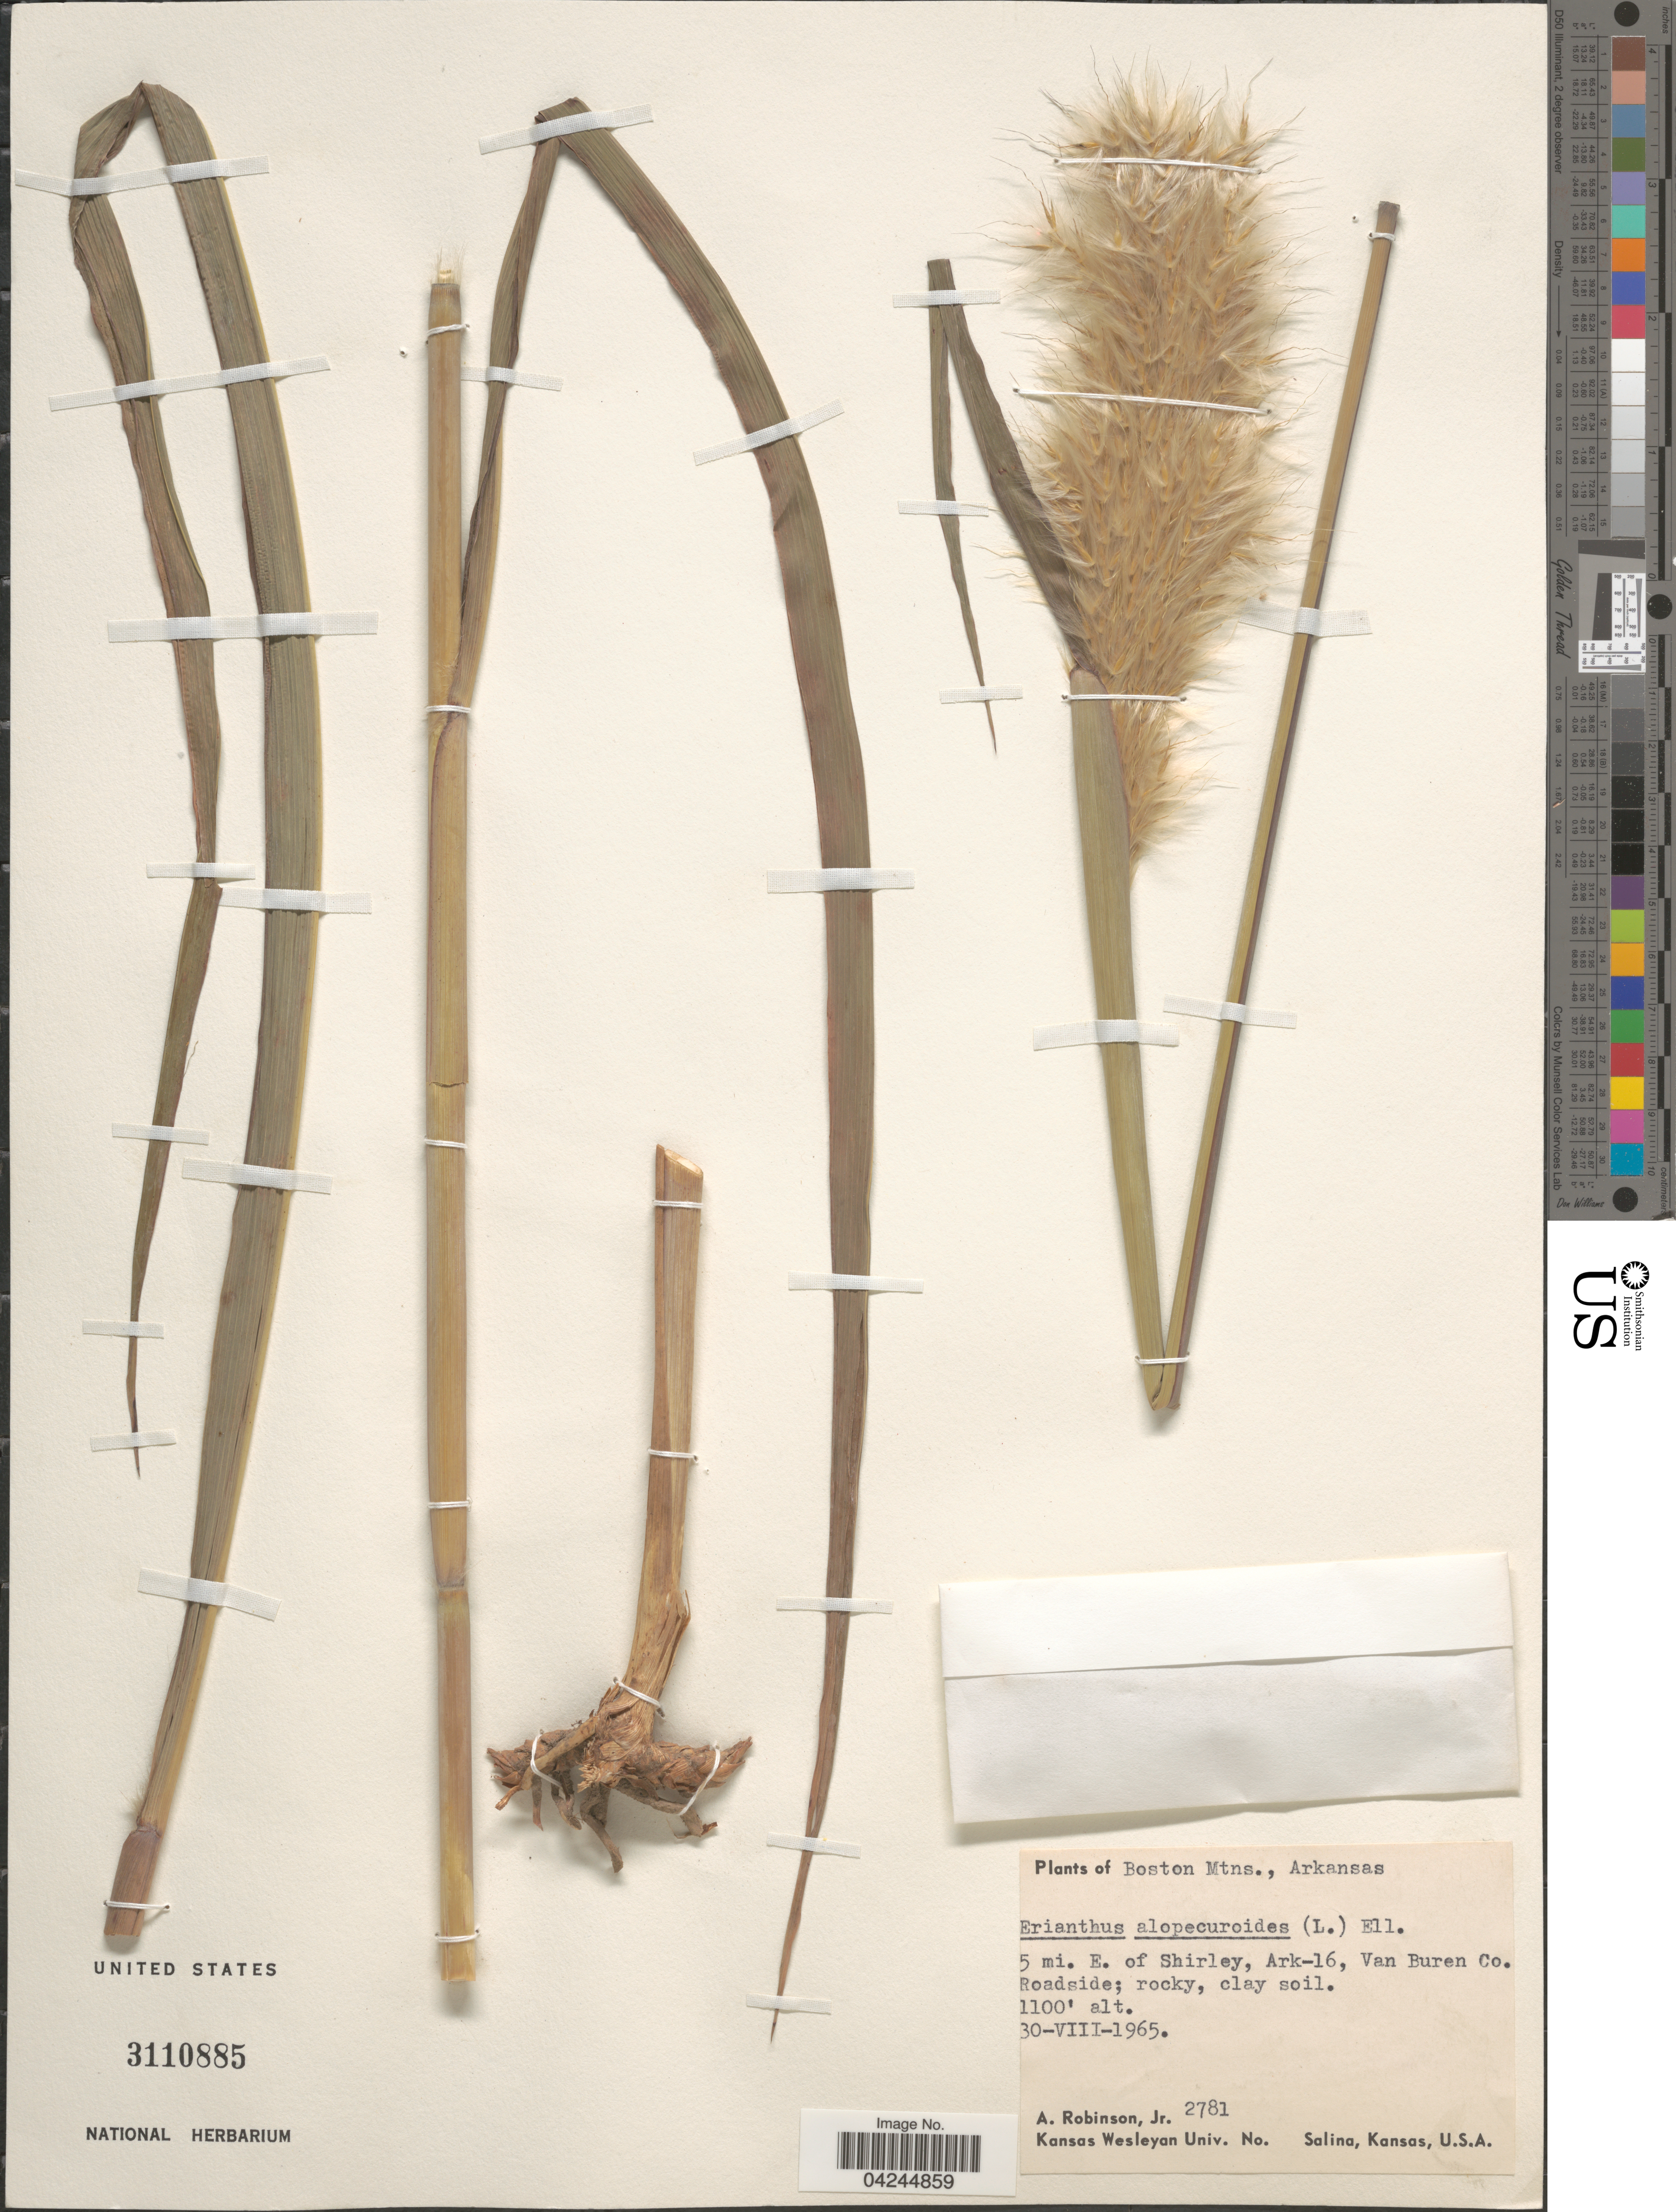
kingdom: Plantae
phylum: Tracheophyta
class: Liliopsida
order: Poales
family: Poaceae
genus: Erianthus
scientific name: Erianthus alopecuroides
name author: Elliott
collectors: A. Robinson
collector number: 2781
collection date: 1965-08-30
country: United States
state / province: Arkansas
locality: Boston Mtns. 5 mi. E. of Shirley, Ark-16, Van Buren Co.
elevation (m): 335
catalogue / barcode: US 3110885